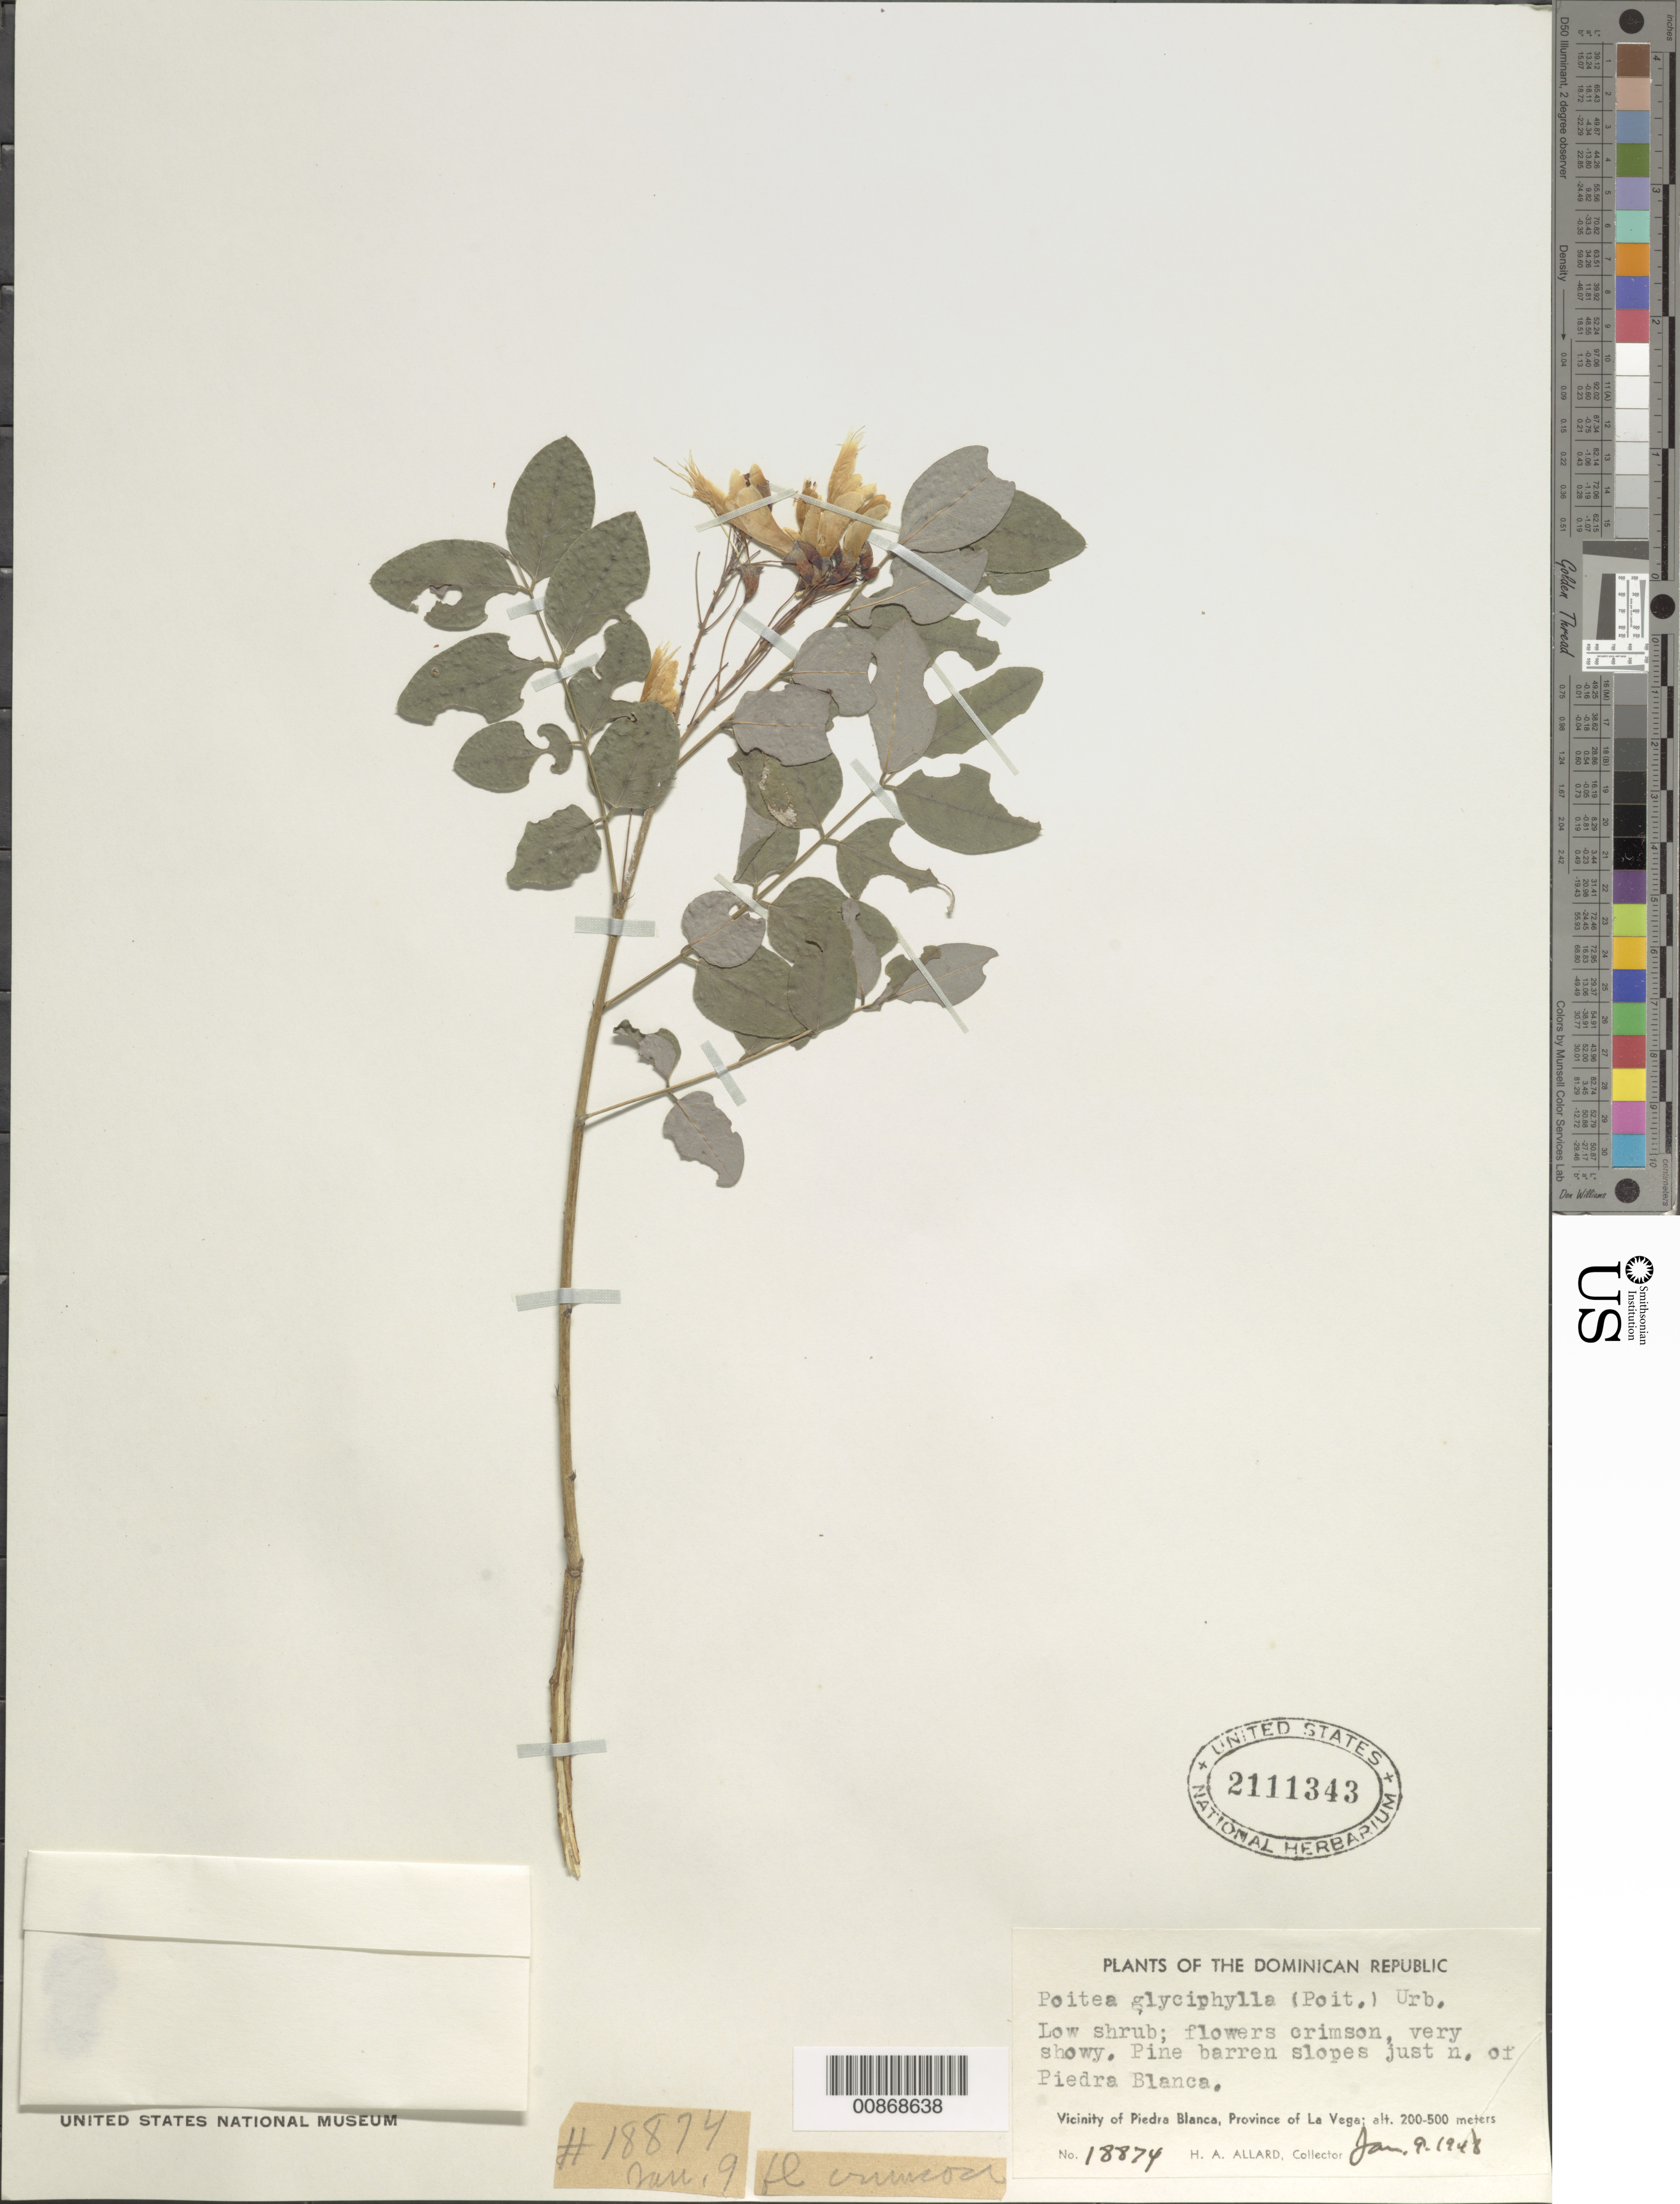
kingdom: Plantae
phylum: Tracheophyta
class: Magnoliopsida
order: Fabales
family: Fabaceae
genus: Poitea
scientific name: Poitea glyciphylla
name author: (Poir.) Urb.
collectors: H. A. Allard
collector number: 18874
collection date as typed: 09 Jan 1948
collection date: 1948-01-09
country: Dominican Republic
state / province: La Vega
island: Hispaniola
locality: Just N of Piedra Blanca.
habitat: Pine barren.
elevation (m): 200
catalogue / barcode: US 2111343